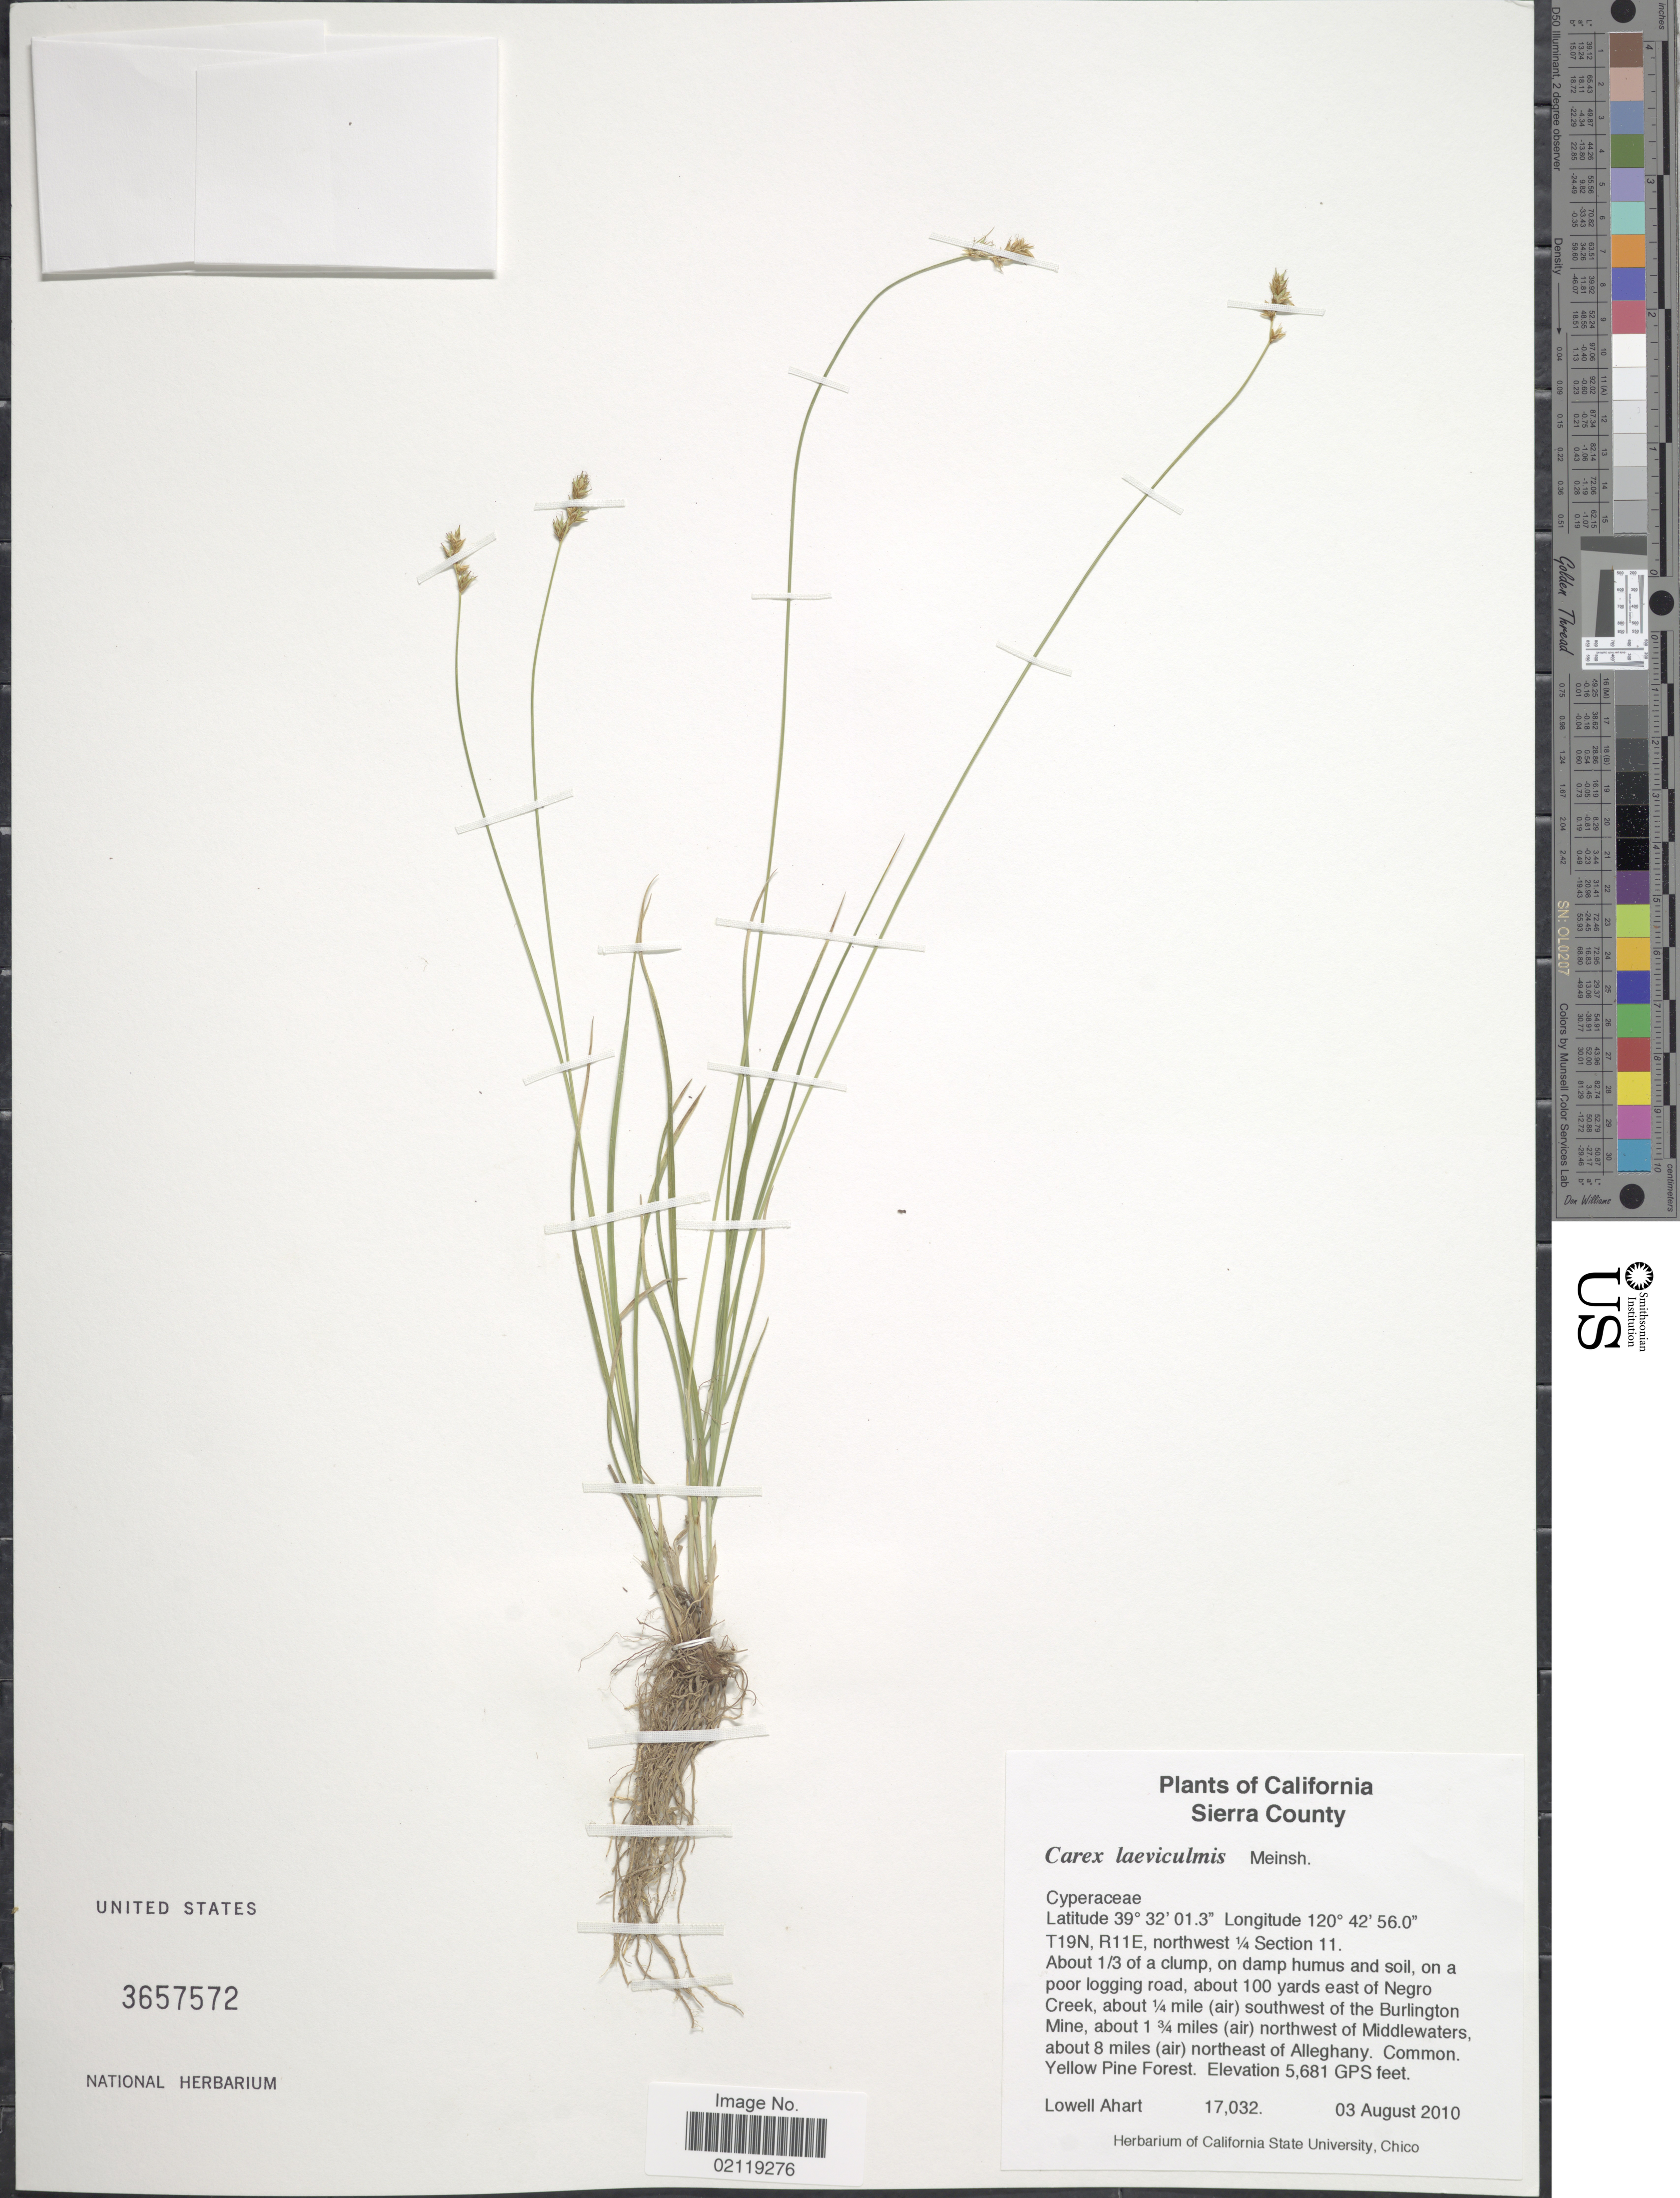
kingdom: Plantae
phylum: Tracheophyta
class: Liliopsida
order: Poales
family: Cyperaceae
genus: Carex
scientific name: Carex laeviculmis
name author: Meinsh.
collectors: L. Ahart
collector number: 17032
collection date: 2010-08-03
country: United States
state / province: California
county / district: Sierra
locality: Sierra County. T19N, R11E, northwest 1/4 Section 11. About 1/3 of a clump, on damp humus and soil, on a poor logging road, about 100 yards east of Negro Creek, about 1/4 mile (air) northwest of the Burlington Mine, about 1 3/4 miles (air) northwest of Middlewaters, about 8 miles (air) northeast of Alleghany.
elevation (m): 1732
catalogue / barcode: US 3657572